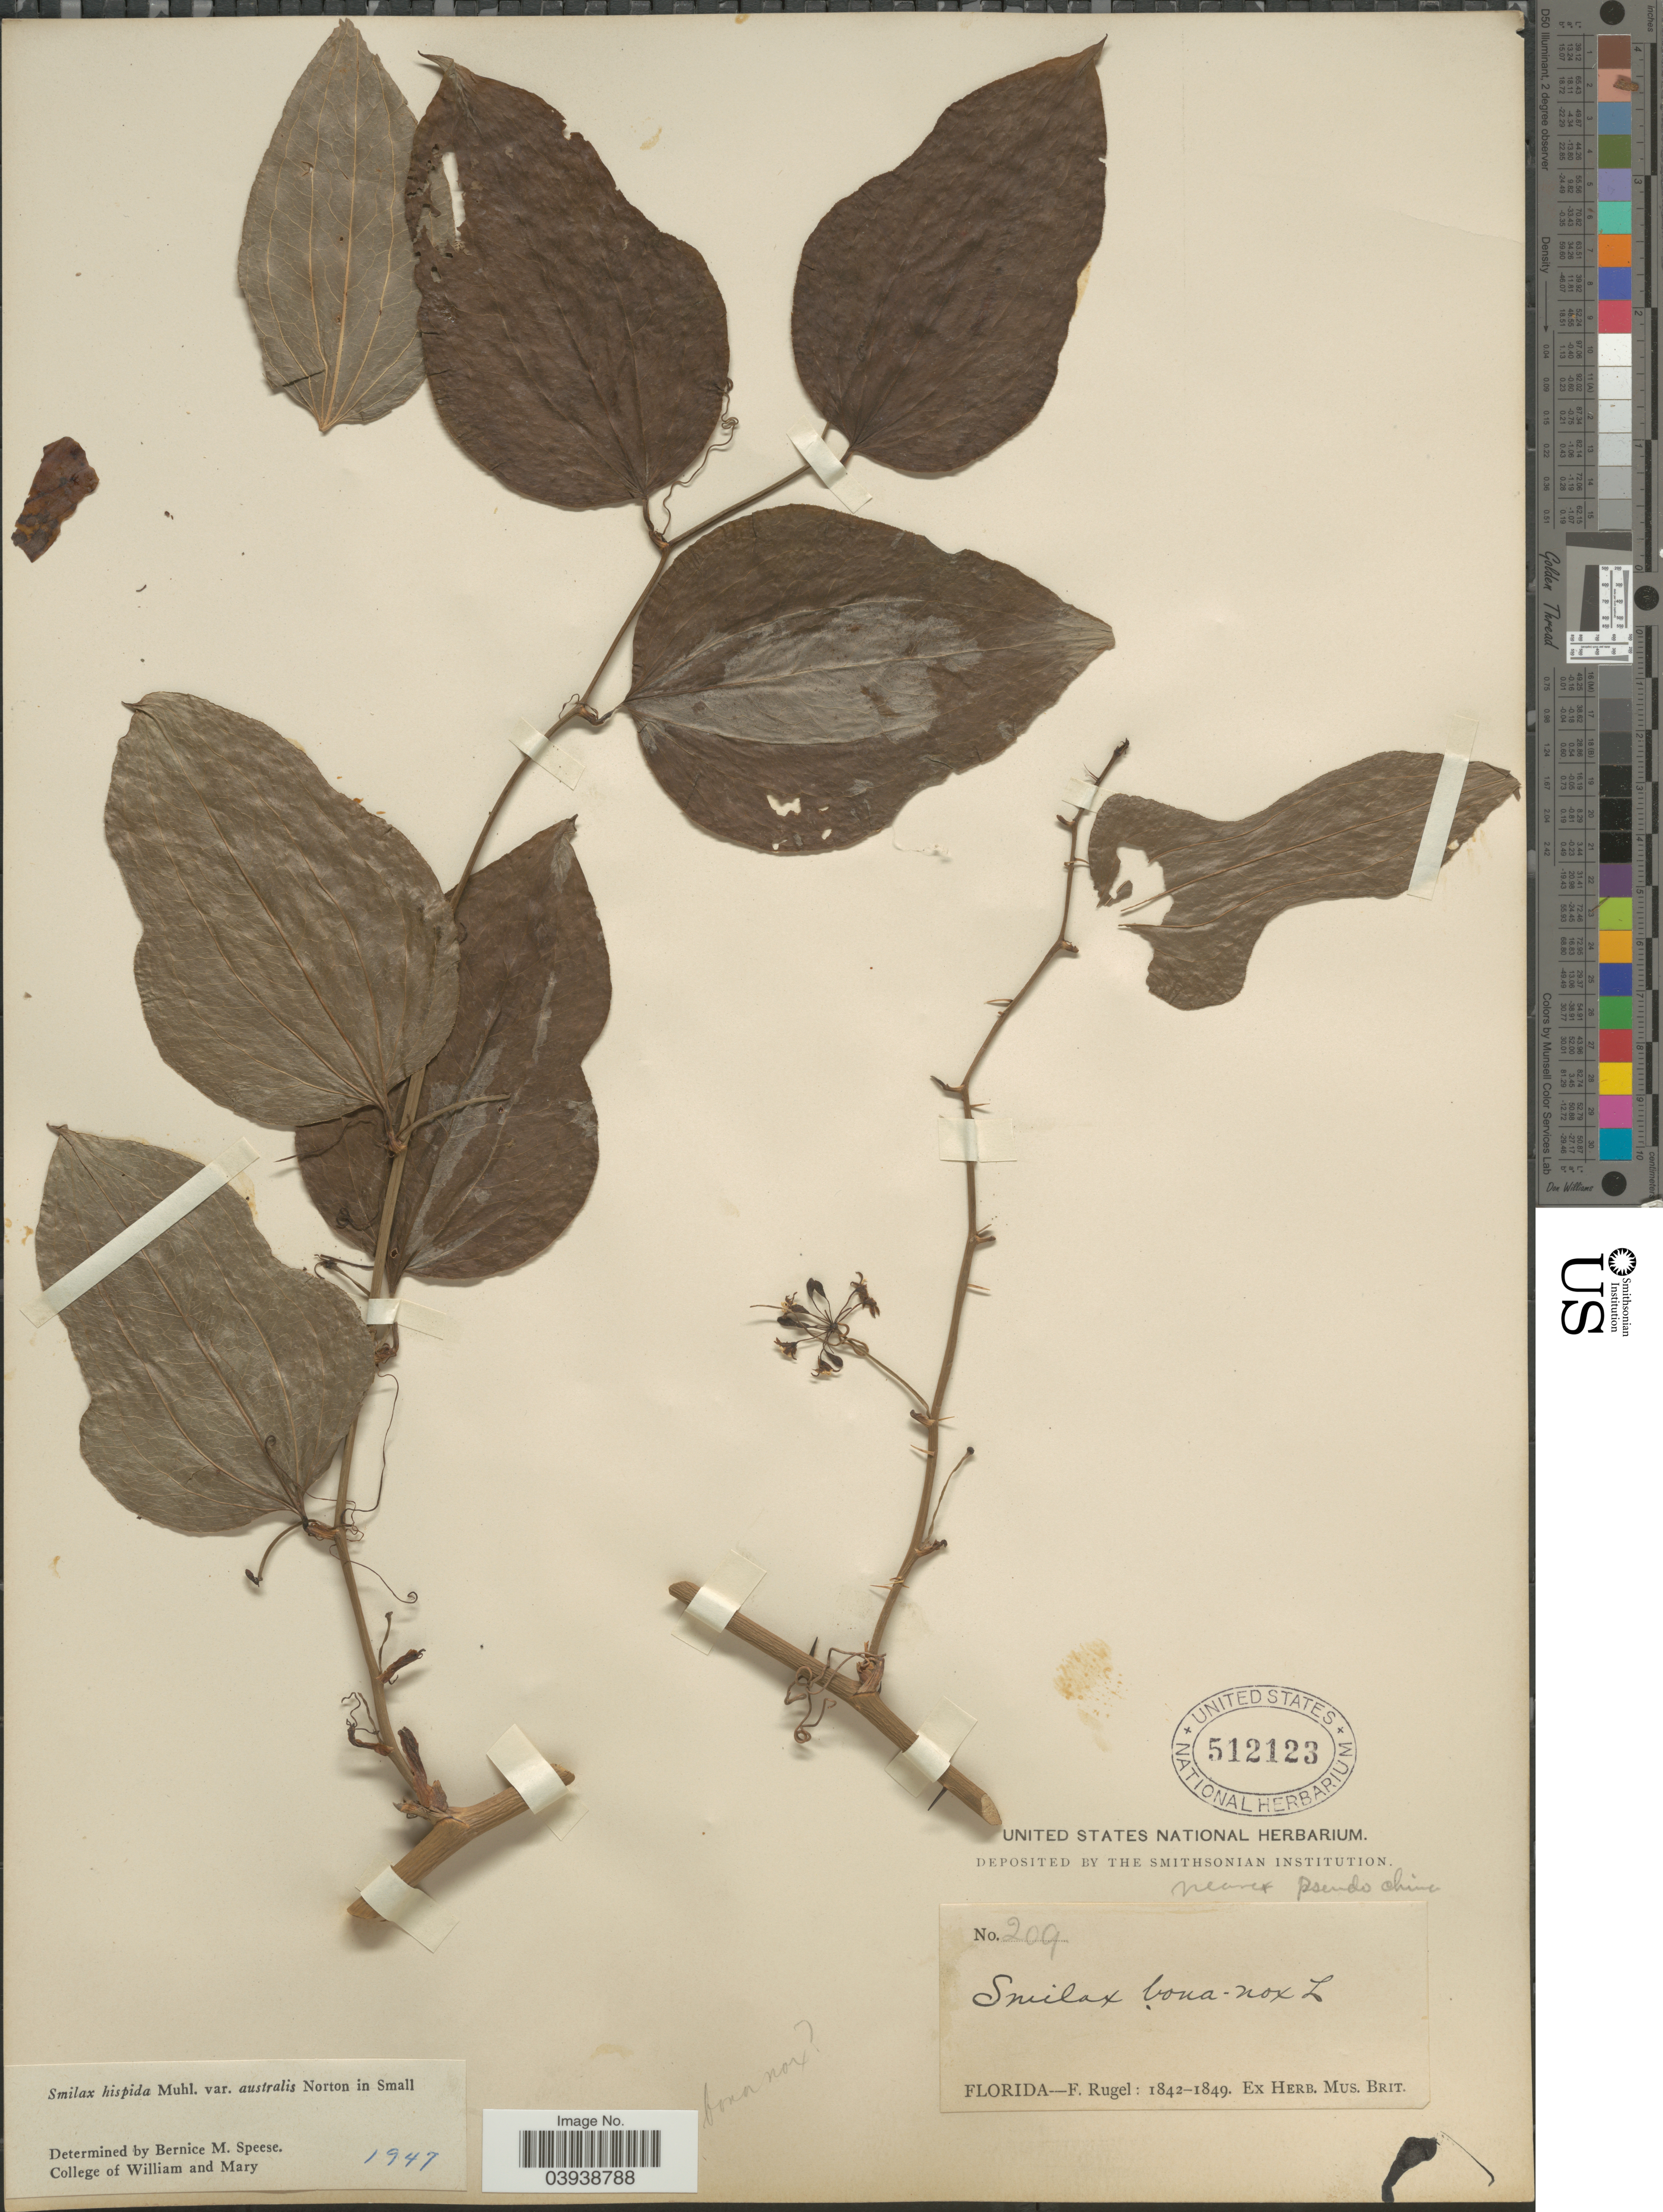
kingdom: Plantae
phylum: Tracheophyta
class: Liliopsida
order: Liliales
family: Smilacaceae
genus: Smilax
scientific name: Smilax hispida var. australis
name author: Small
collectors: F. Rugel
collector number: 209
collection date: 1842/1849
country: United States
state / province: Florida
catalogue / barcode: US 512123